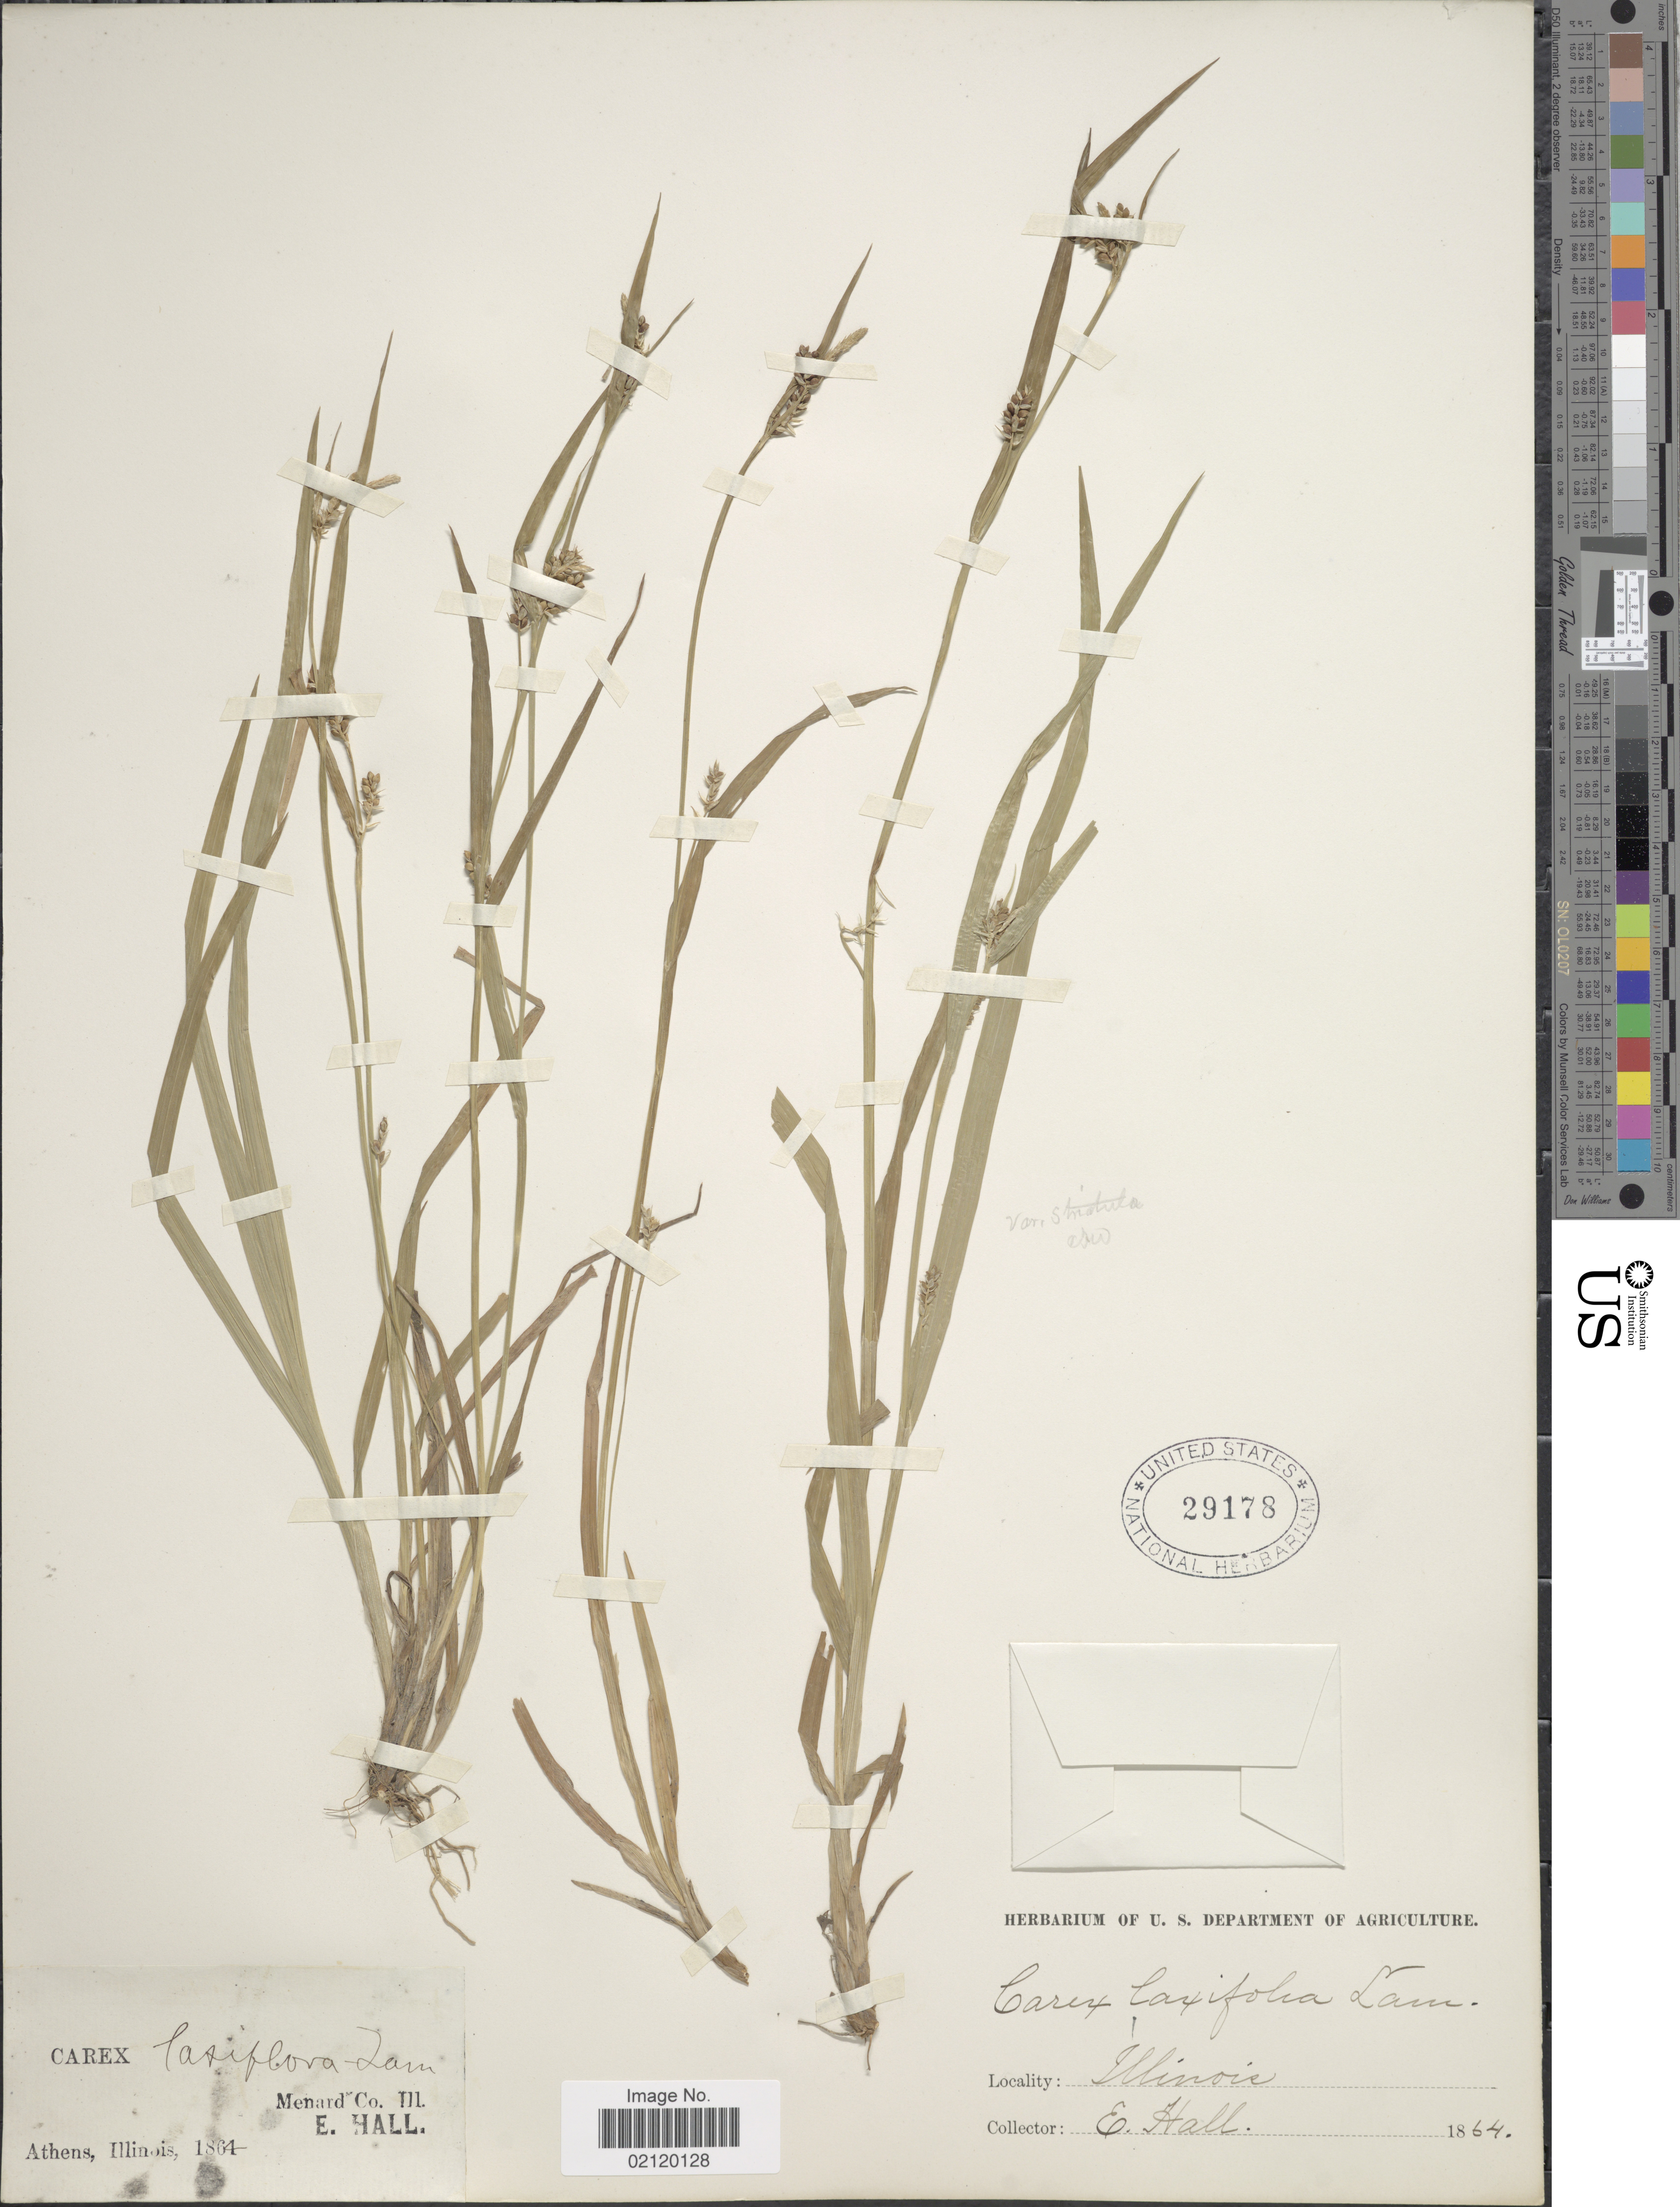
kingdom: Plantae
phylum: Tracheophyta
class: Liliopsida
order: Poales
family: Cyperaceae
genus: Carex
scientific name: Carex laxiflora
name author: Lam.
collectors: E. Hall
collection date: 1864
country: United States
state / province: Illinois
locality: Menard Co. Athens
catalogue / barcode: US 29178